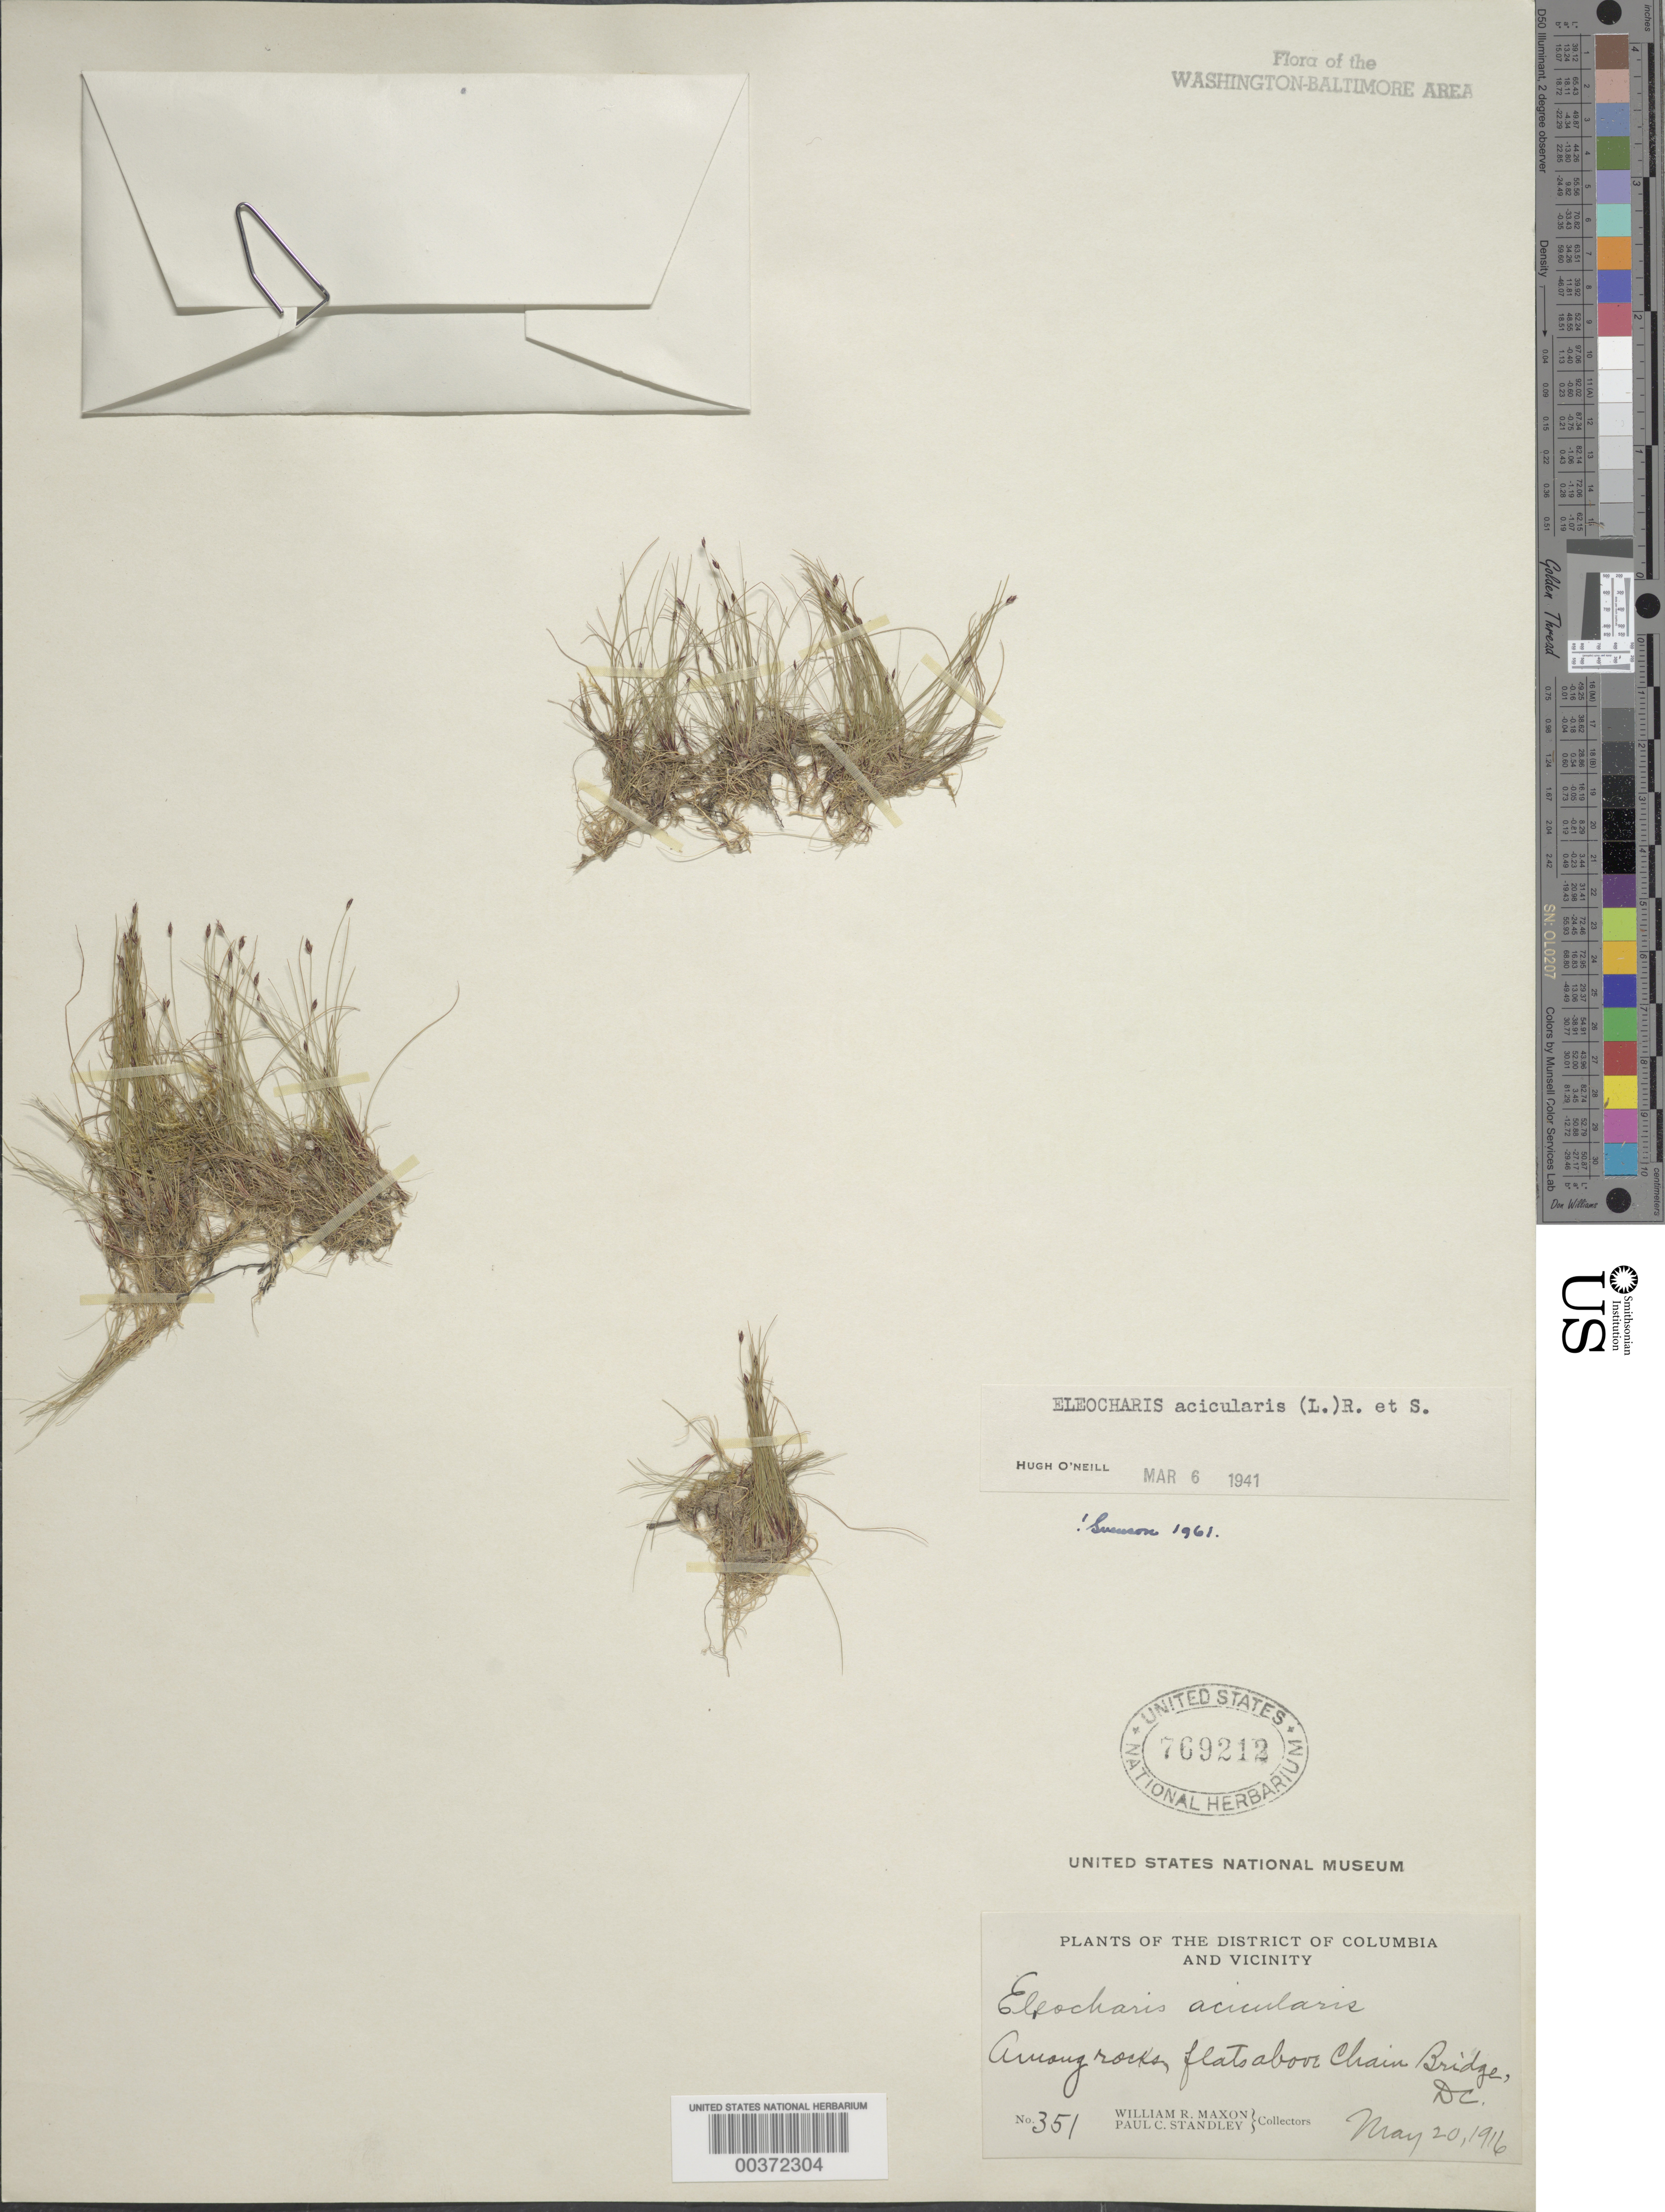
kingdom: Plantae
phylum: Tracheophyta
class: Liliopsida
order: Poales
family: Cyperaceae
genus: Eleocharis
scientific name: Eleocharis acicularis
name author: (L.) Roem. & Schult.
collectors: W. R. Maxon & P. C. Standley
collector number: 351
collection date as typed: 20 May 1916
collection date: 1916-05-20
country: United States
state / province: District of Columbia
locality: Above Chain Bridge C. & O. Canal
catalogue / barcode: US 769212